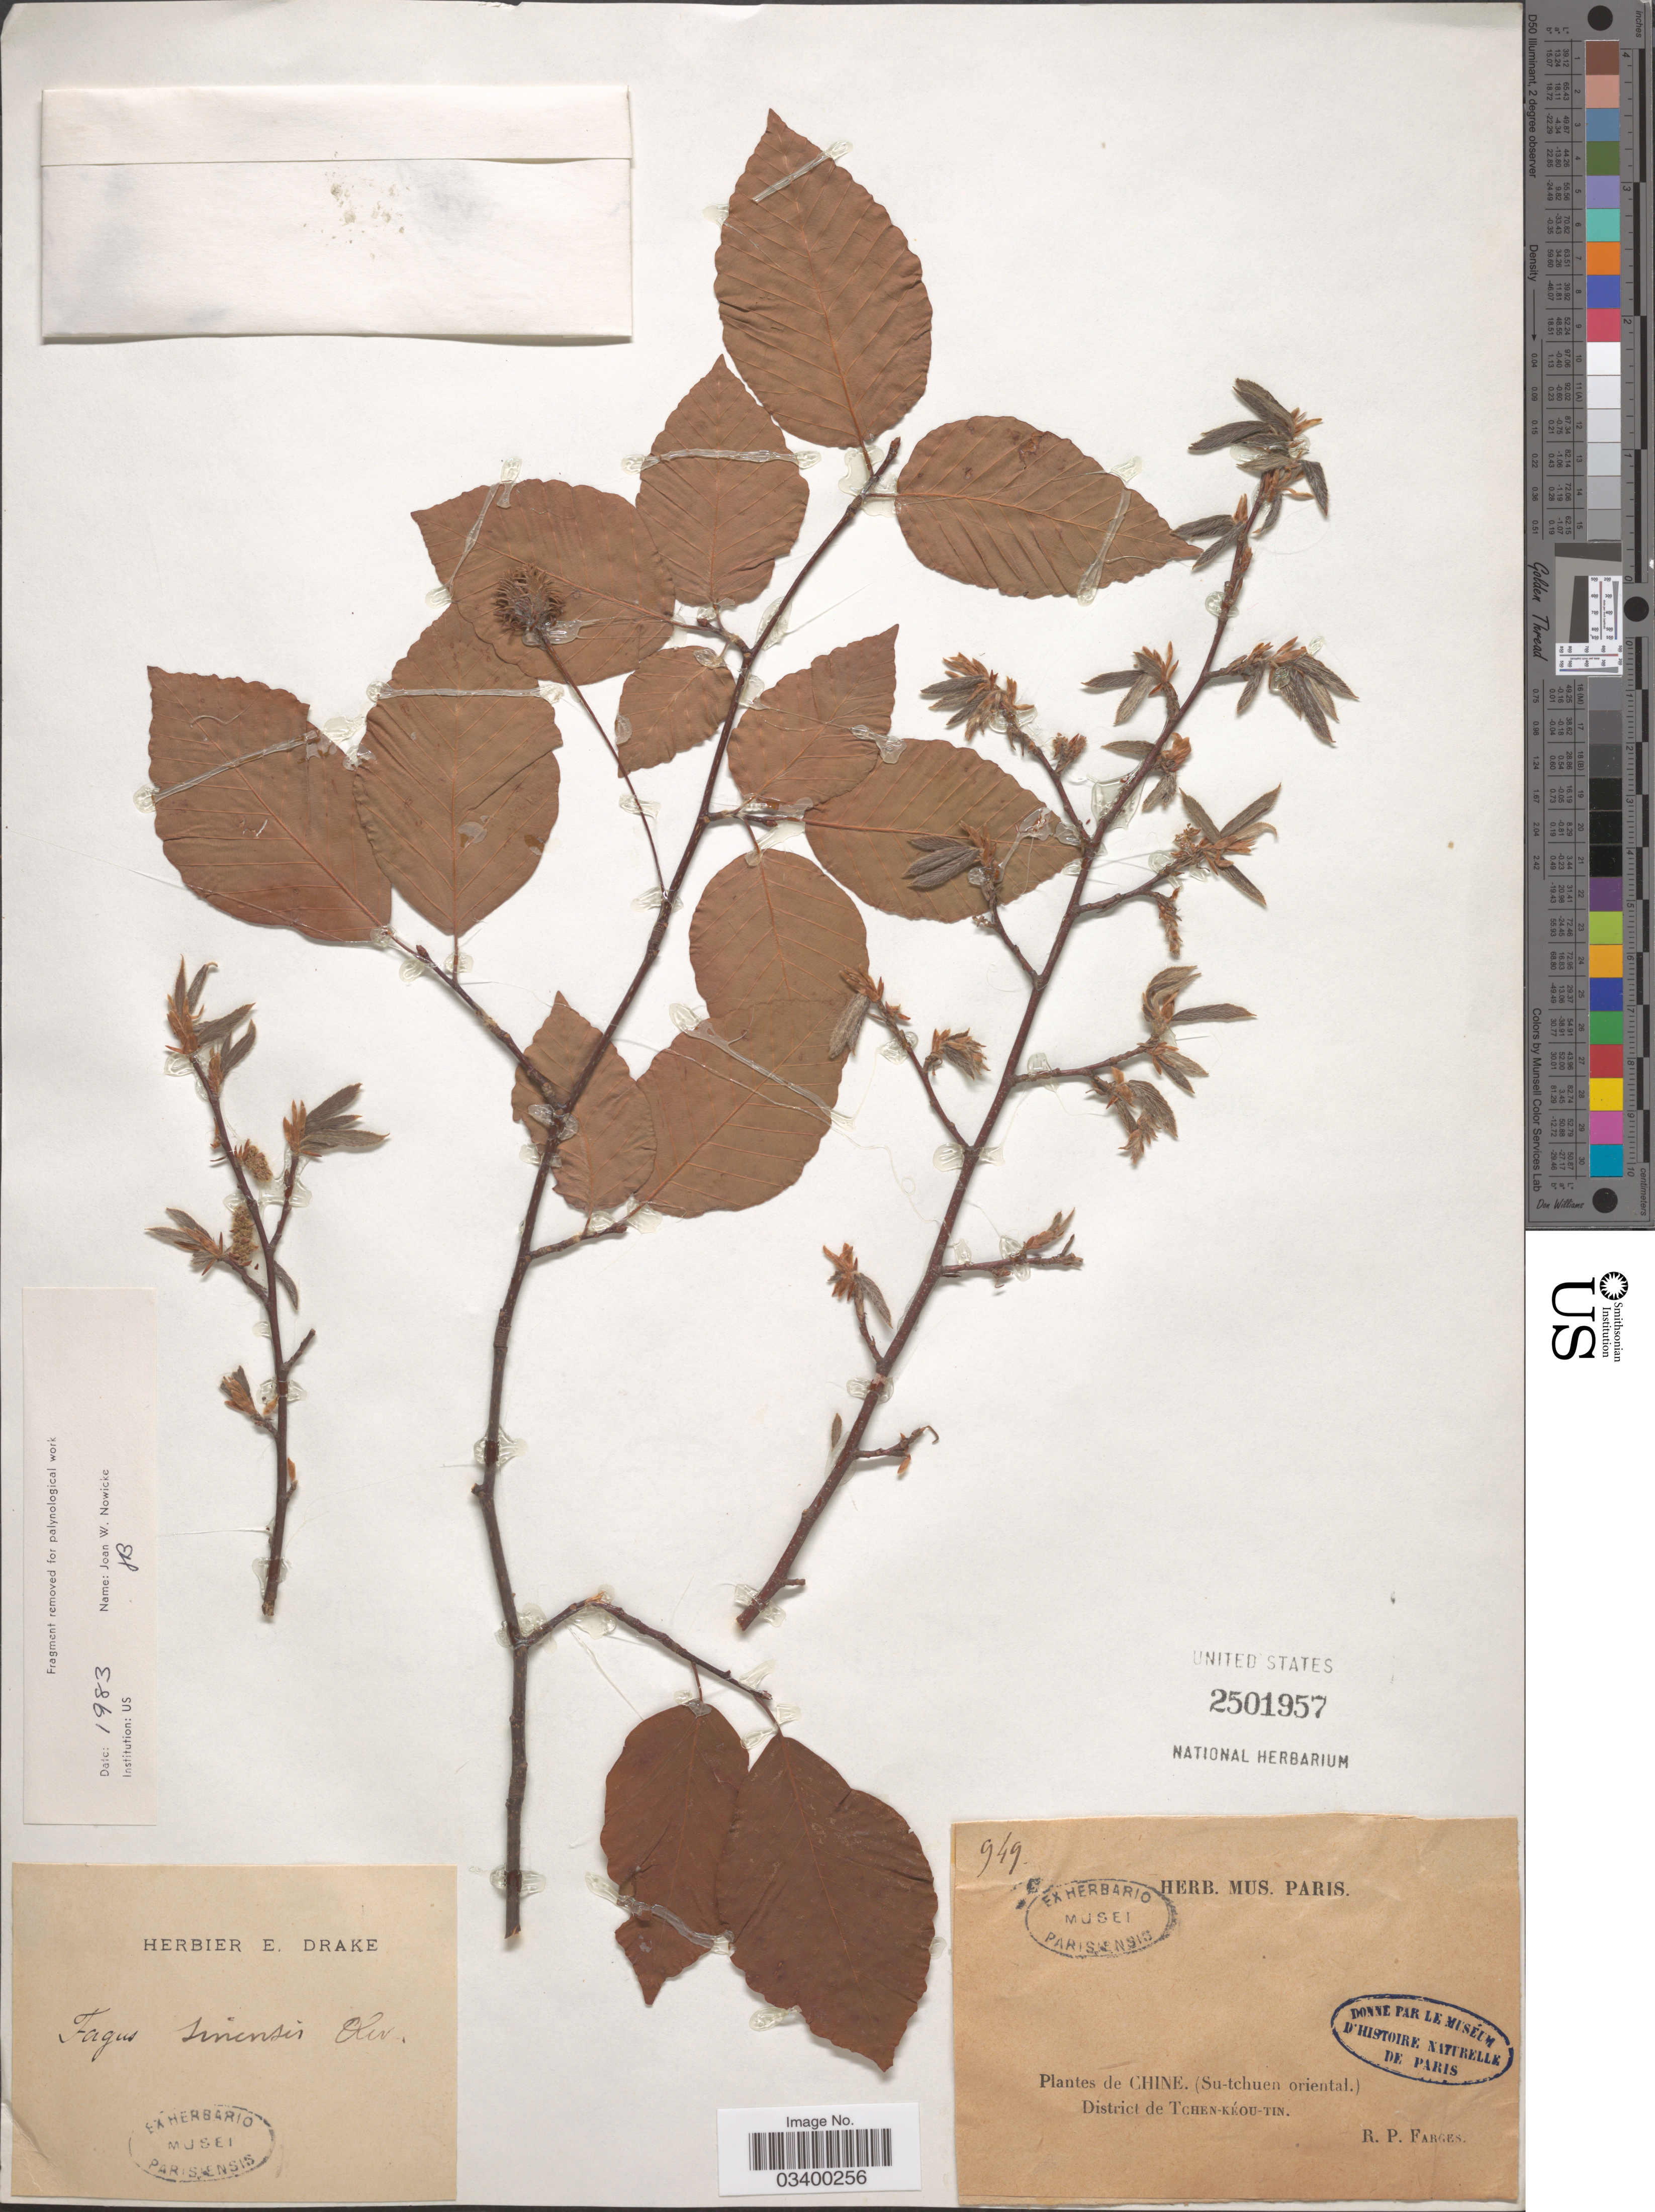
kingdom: Plantae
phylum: Tracheophyta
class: Magnoliopsida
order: Fagales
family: Fagaceae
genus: Fagus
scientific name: Fagus longipetiolata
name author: Seemen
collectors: R. Farges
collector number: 949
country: China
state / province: Sichuan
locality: Su-tchuen oriental. District de Tchen-Kéou-Tin.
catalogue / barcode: US 2501957